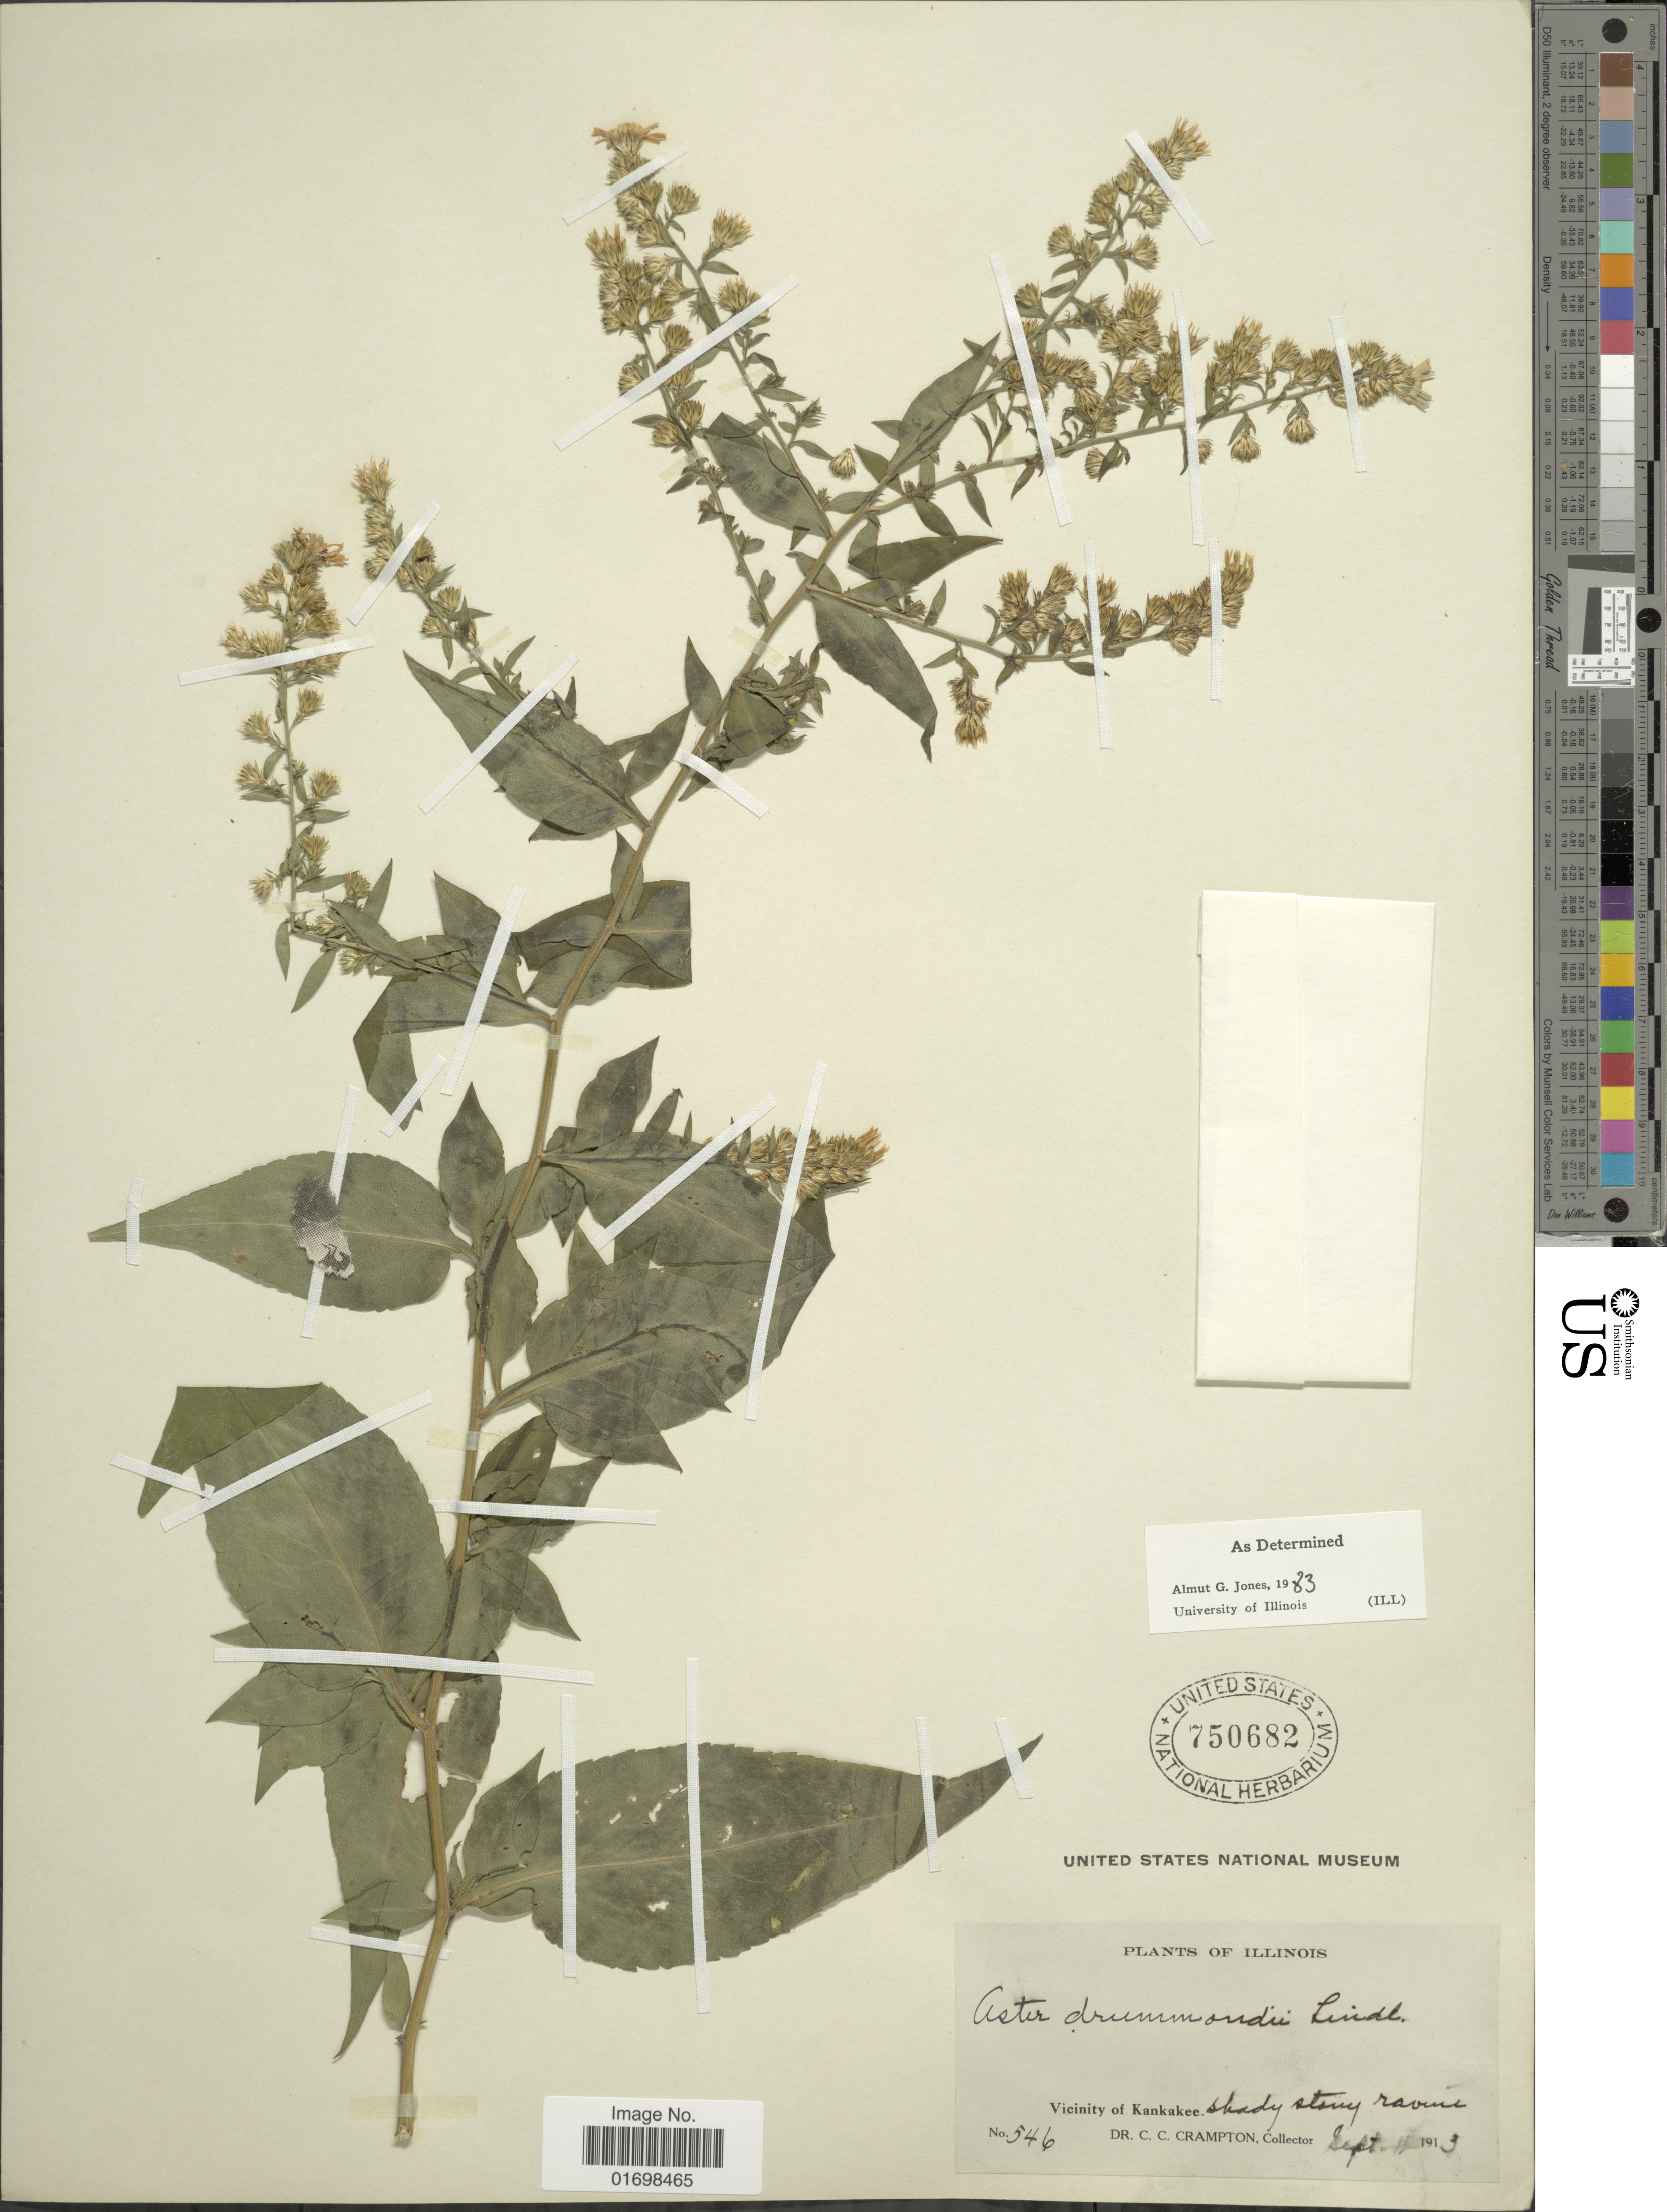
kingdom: Plantae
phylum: Tracheophyta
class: Magnoliopsida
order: Asterales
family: Asteraceae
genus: Symphyotrichum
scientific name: Symphyotrichum drummondii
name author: (Lindl.) G.L. Nesom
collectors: C. Crampton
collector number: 546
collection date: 1913-10-11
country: United States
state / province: Illinois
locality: Vicinity of Kankakee.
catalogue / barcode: US 750682